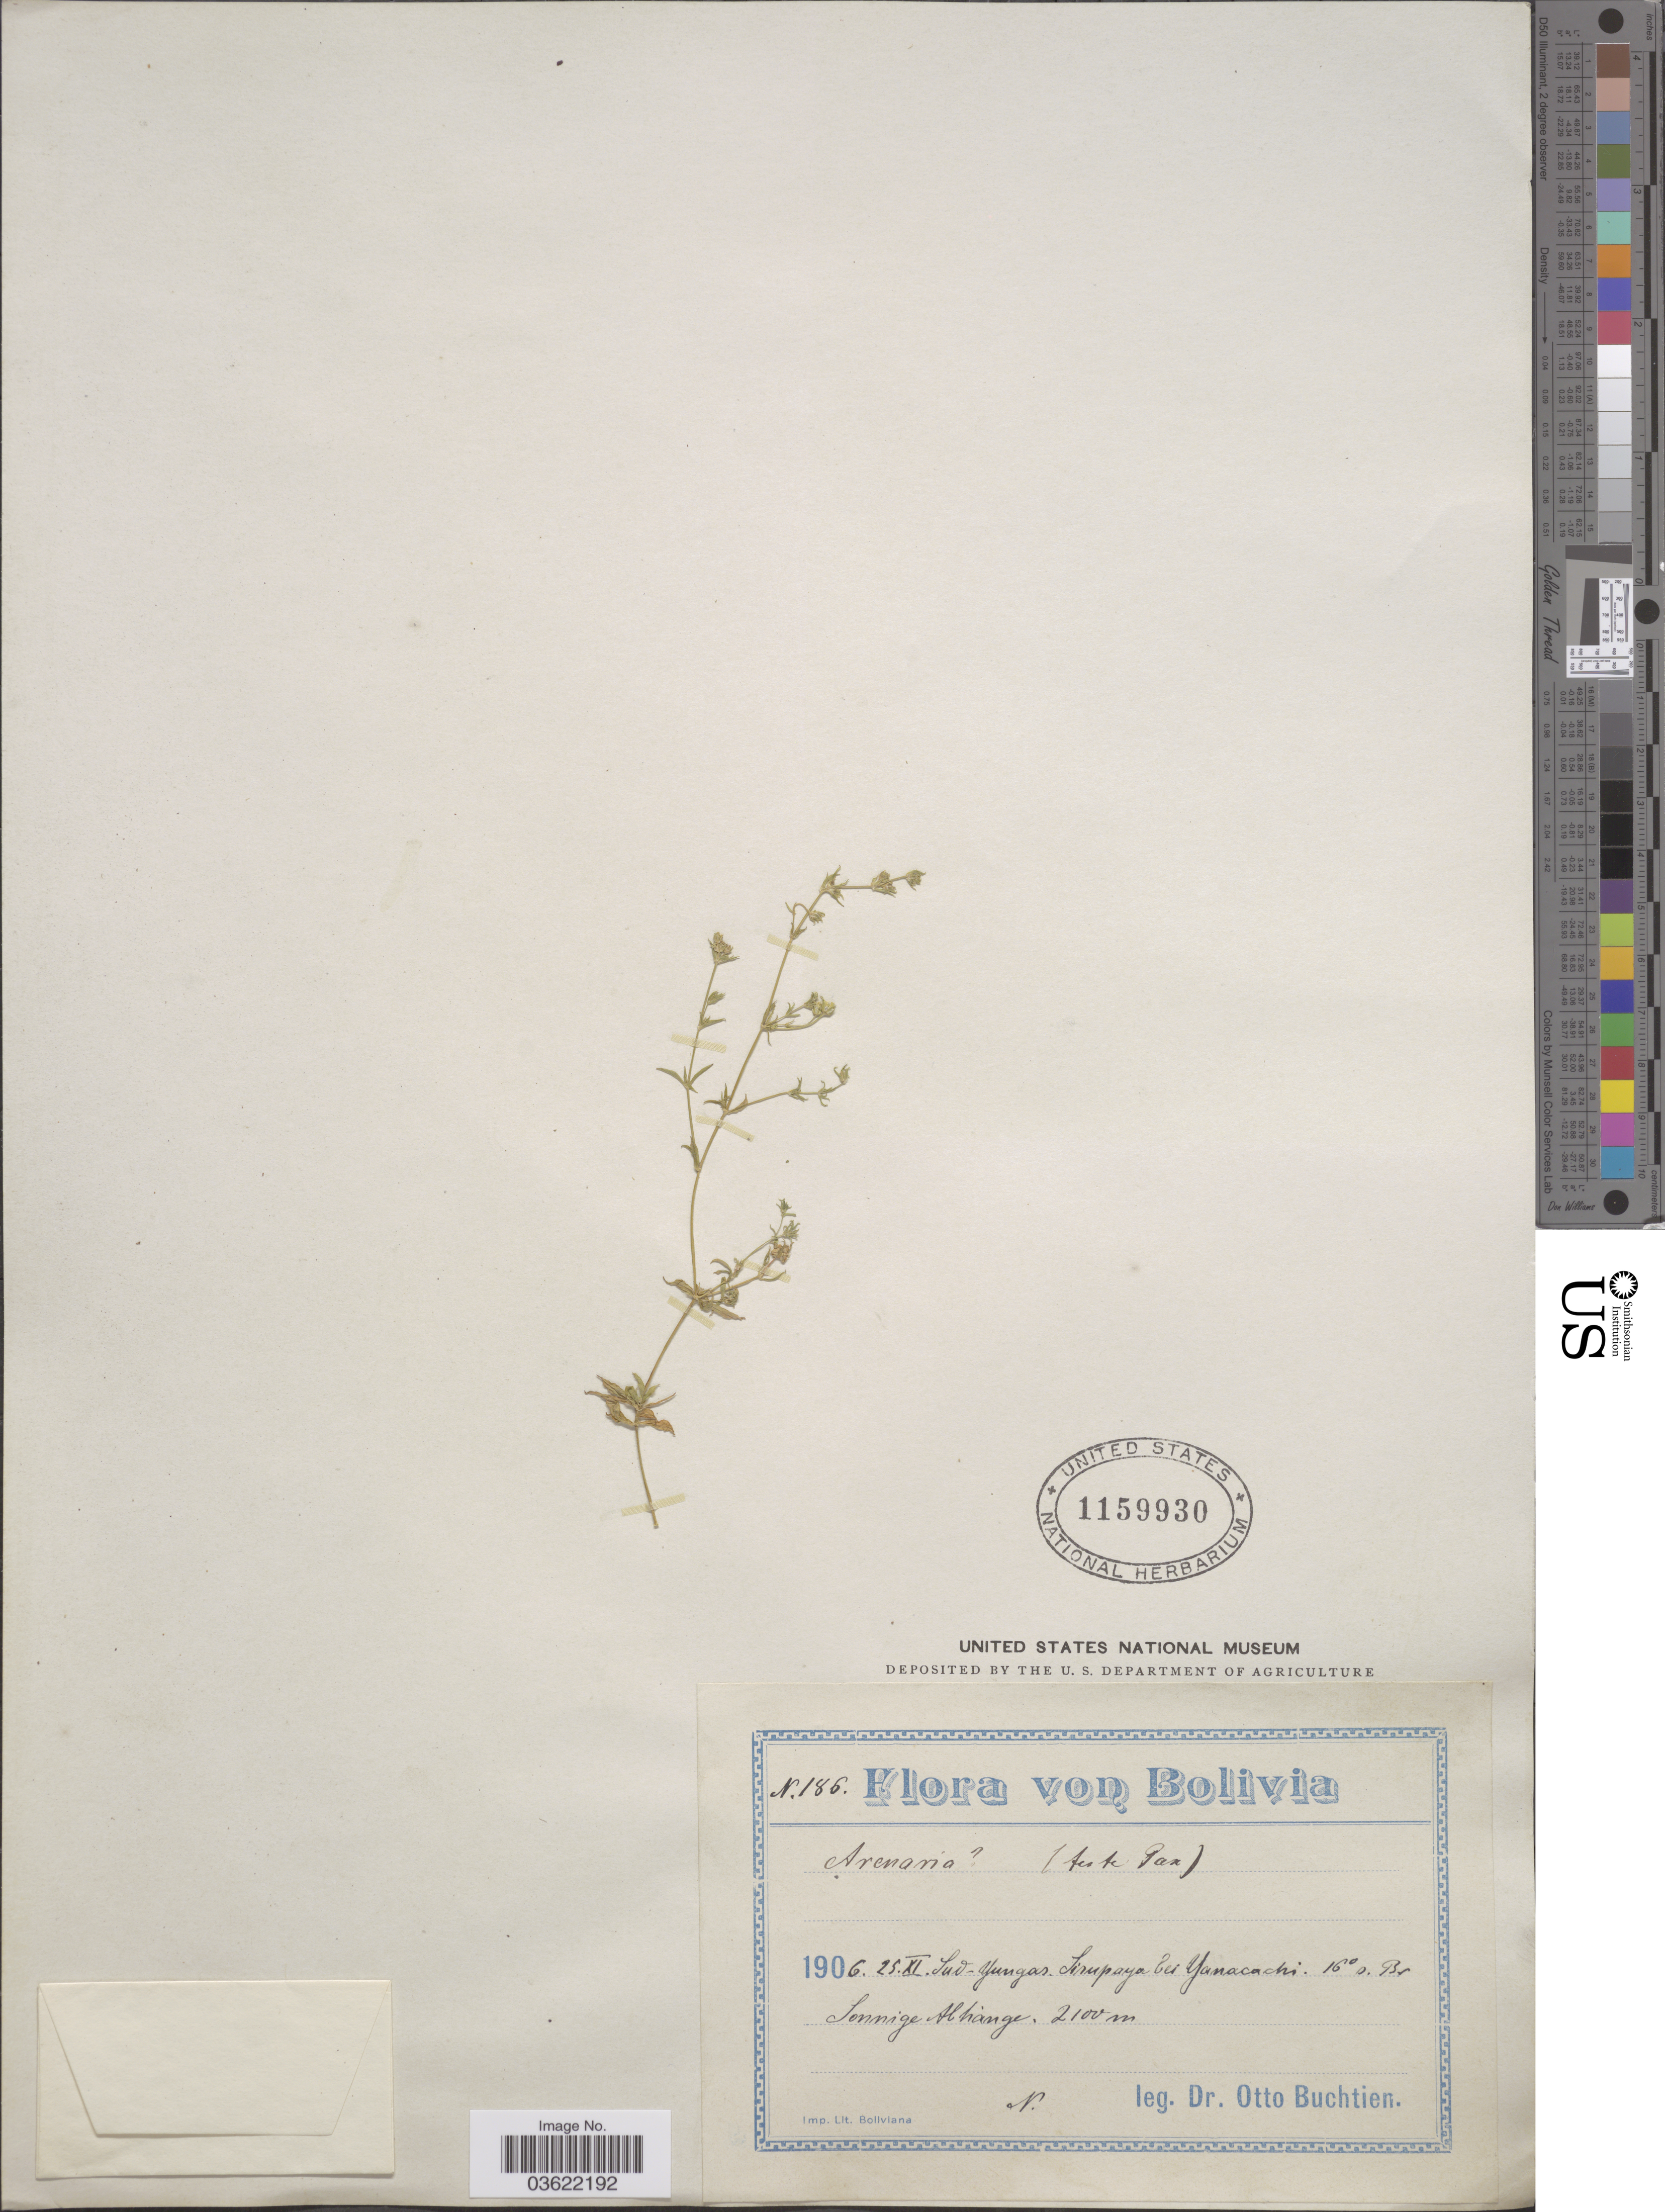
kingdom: Plantae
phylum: Tracheophyta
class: Magnoliopsida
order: Caryophyllales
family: Caryophyllaceae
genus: Arenaria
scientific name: Arenaria sp.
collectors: O. Buchtien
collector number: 186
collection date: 1906-11-25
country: Bolivia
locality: Sud-Yungas. Sirupaya bei Yanacachi. 16º s. Br.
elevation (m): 2100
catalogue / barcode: US 1159930